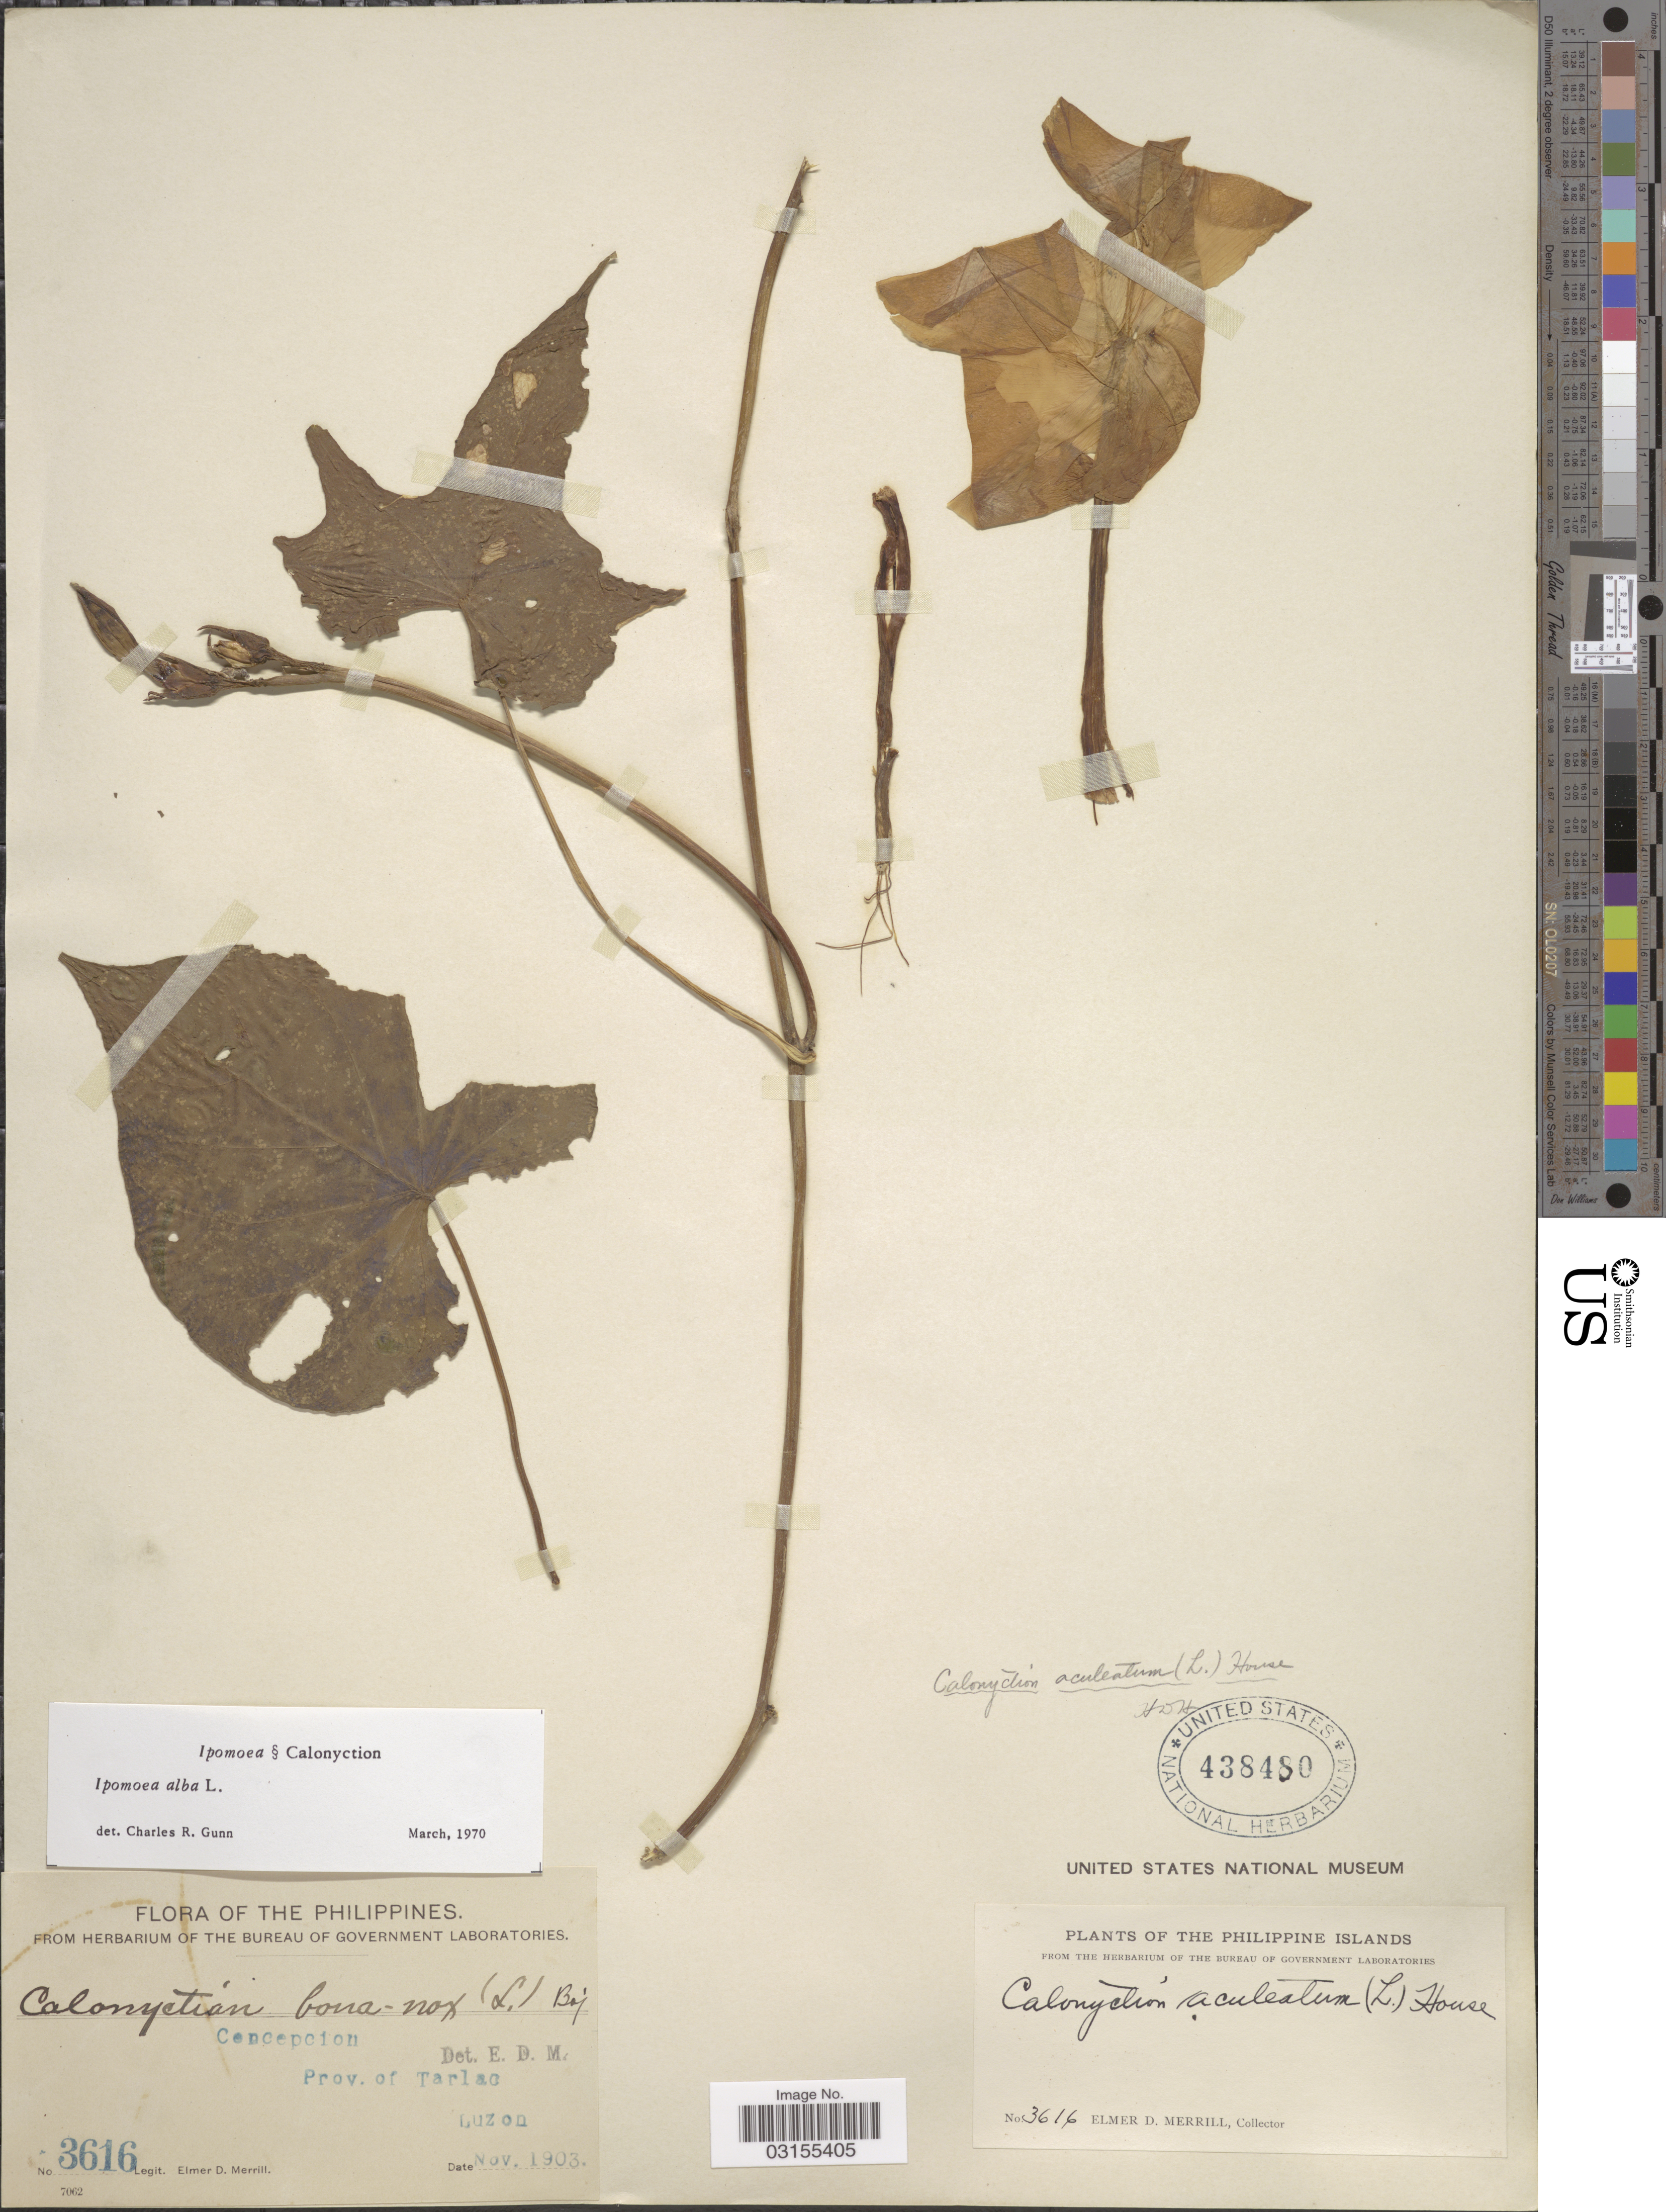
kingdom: Plantae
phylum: Tracheophyta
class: Magnoliopsida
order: Solanales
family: Convolvulaceae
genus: Ipomoea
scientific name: Ipomoea alba L.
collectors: E. D. Merrill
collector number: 3616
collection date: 1903-11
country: Philippines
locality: The Philippine Islands. Concepcion, Prov. of Tarlac, Luzon.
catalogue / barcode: US 438480